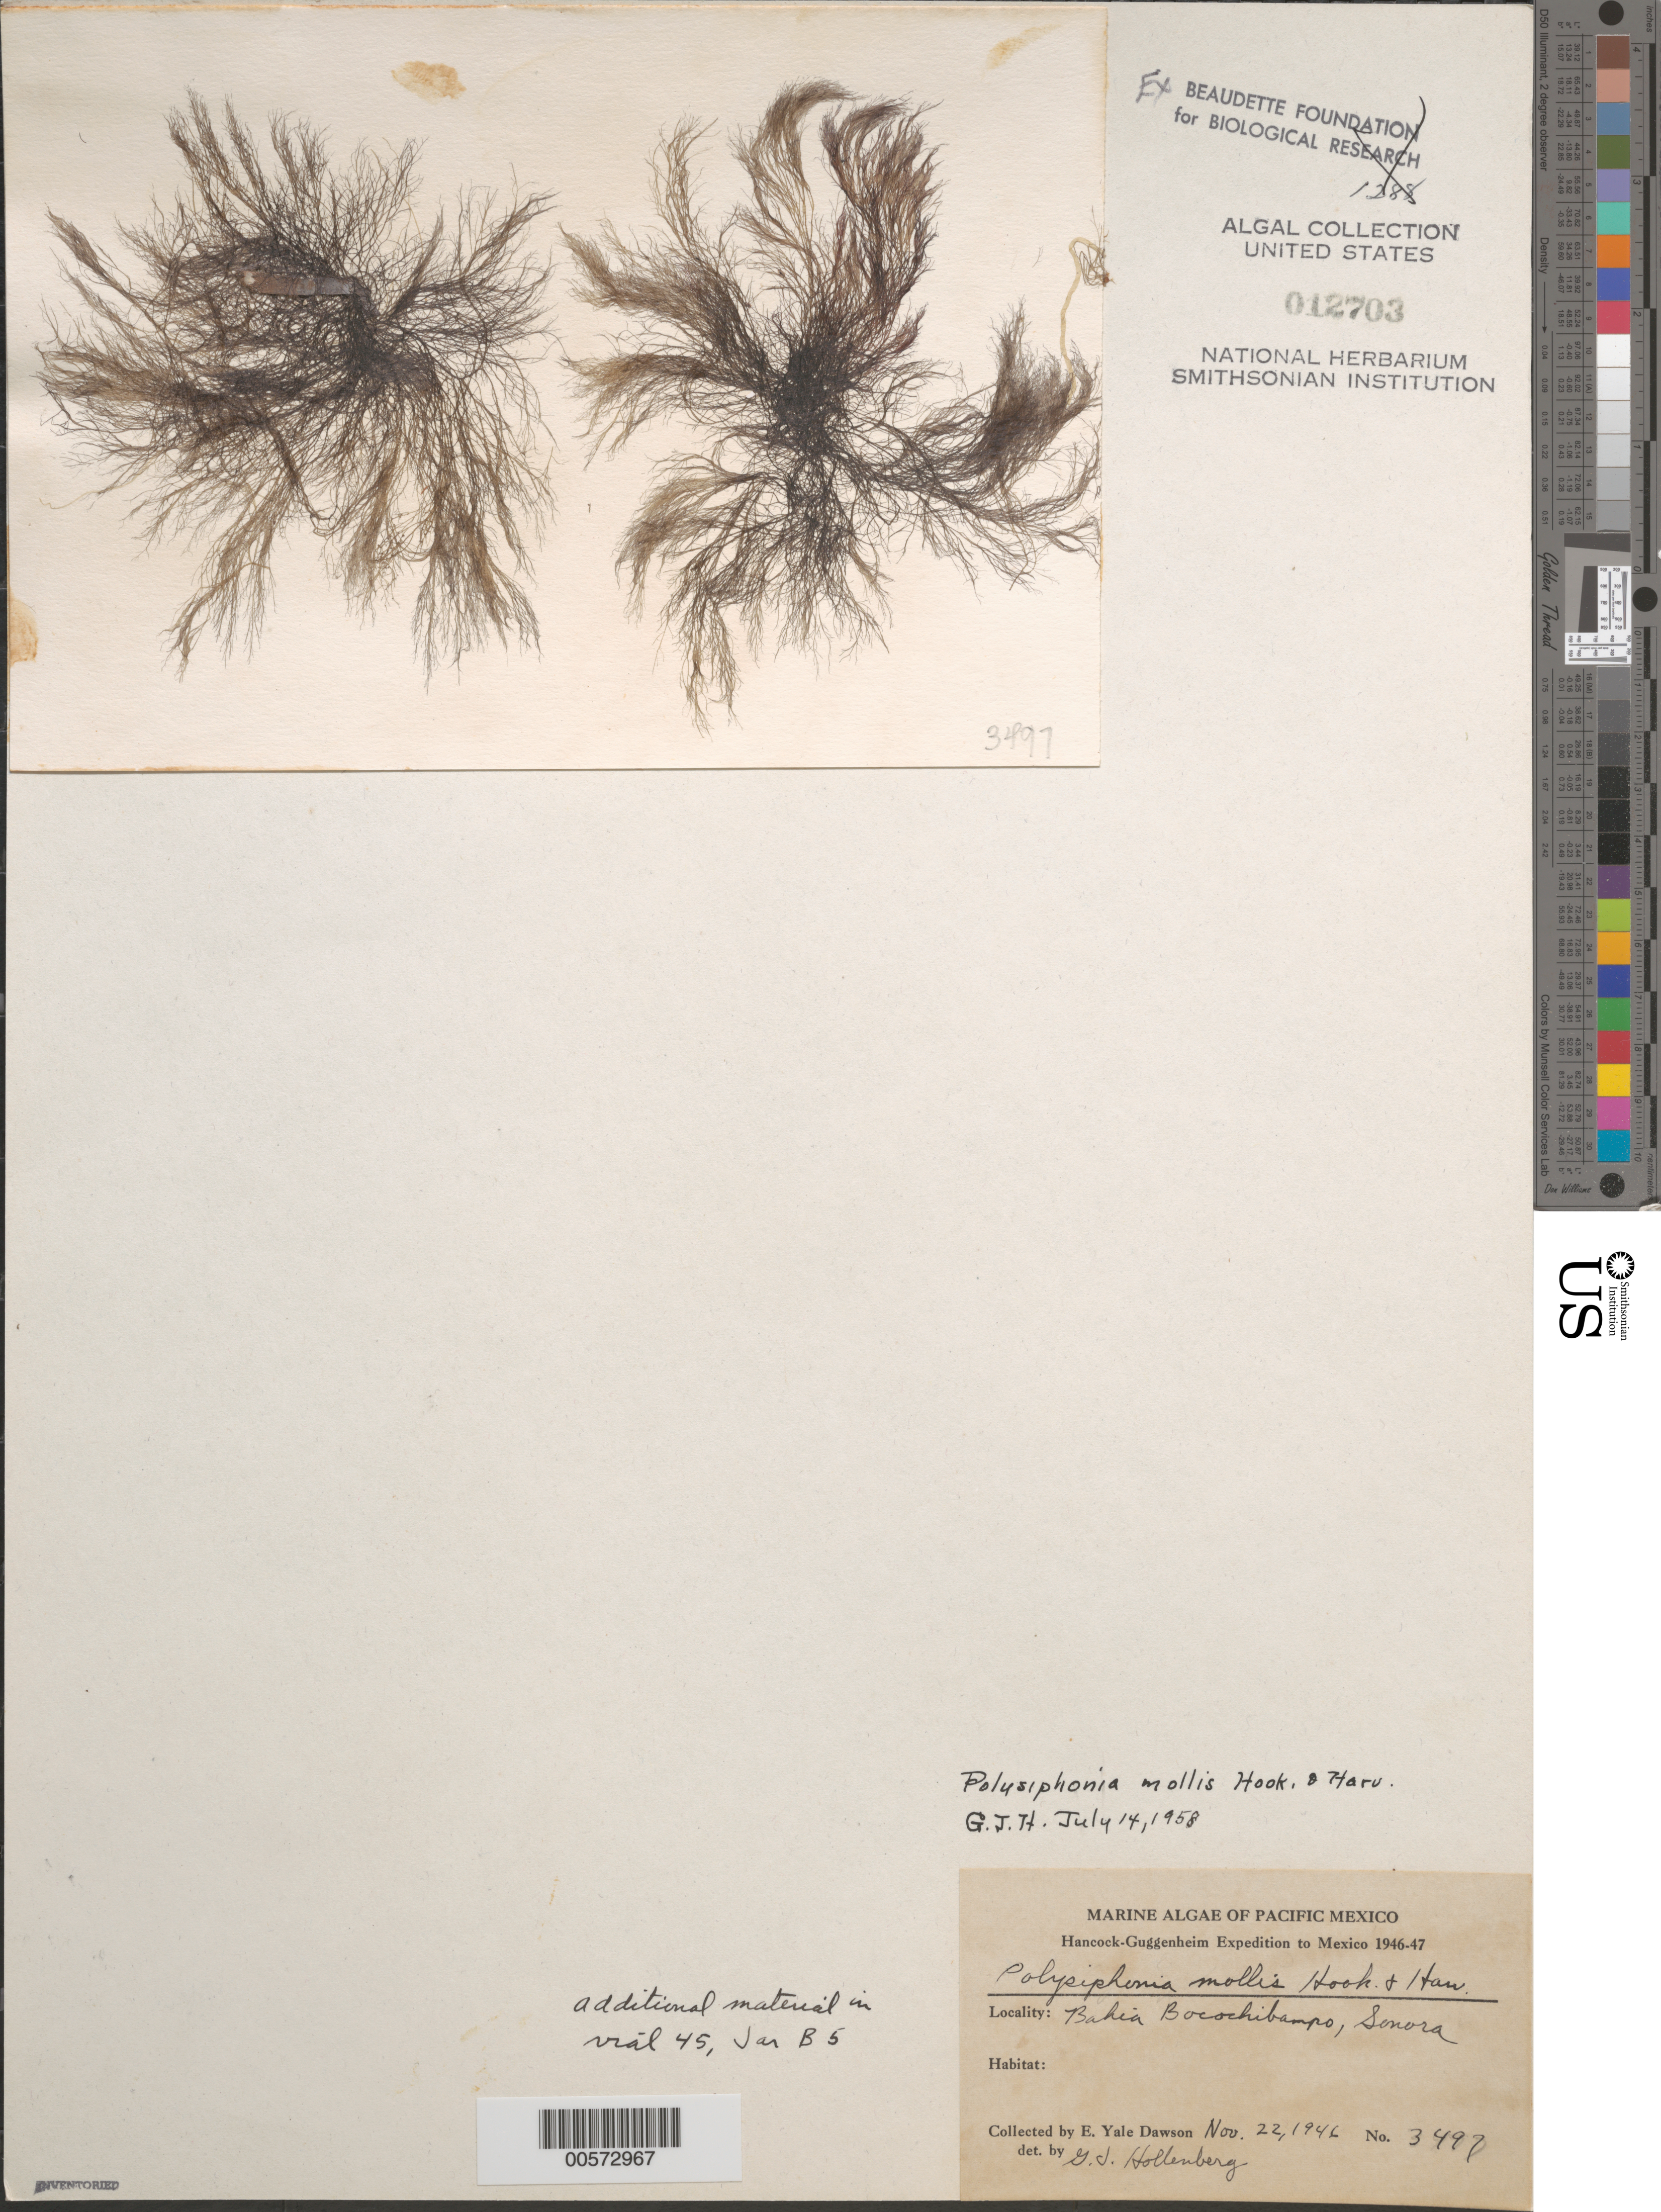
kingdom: Plantae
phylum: Rhodophyta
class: Florideophyceae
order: Ceramiales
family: Rhodomelaceae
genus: Polysiphonia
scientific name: Polysiphonia mollis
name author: Hook. f. & Harv.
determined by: Hollenberg, George J.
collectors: E. Y. Dawson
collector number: EYD 3497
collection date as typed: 22 Nov 1946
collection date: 1946-11-22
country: Mexico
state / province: Sonora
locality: Bahia Bocochibampo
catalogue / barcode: US 12703